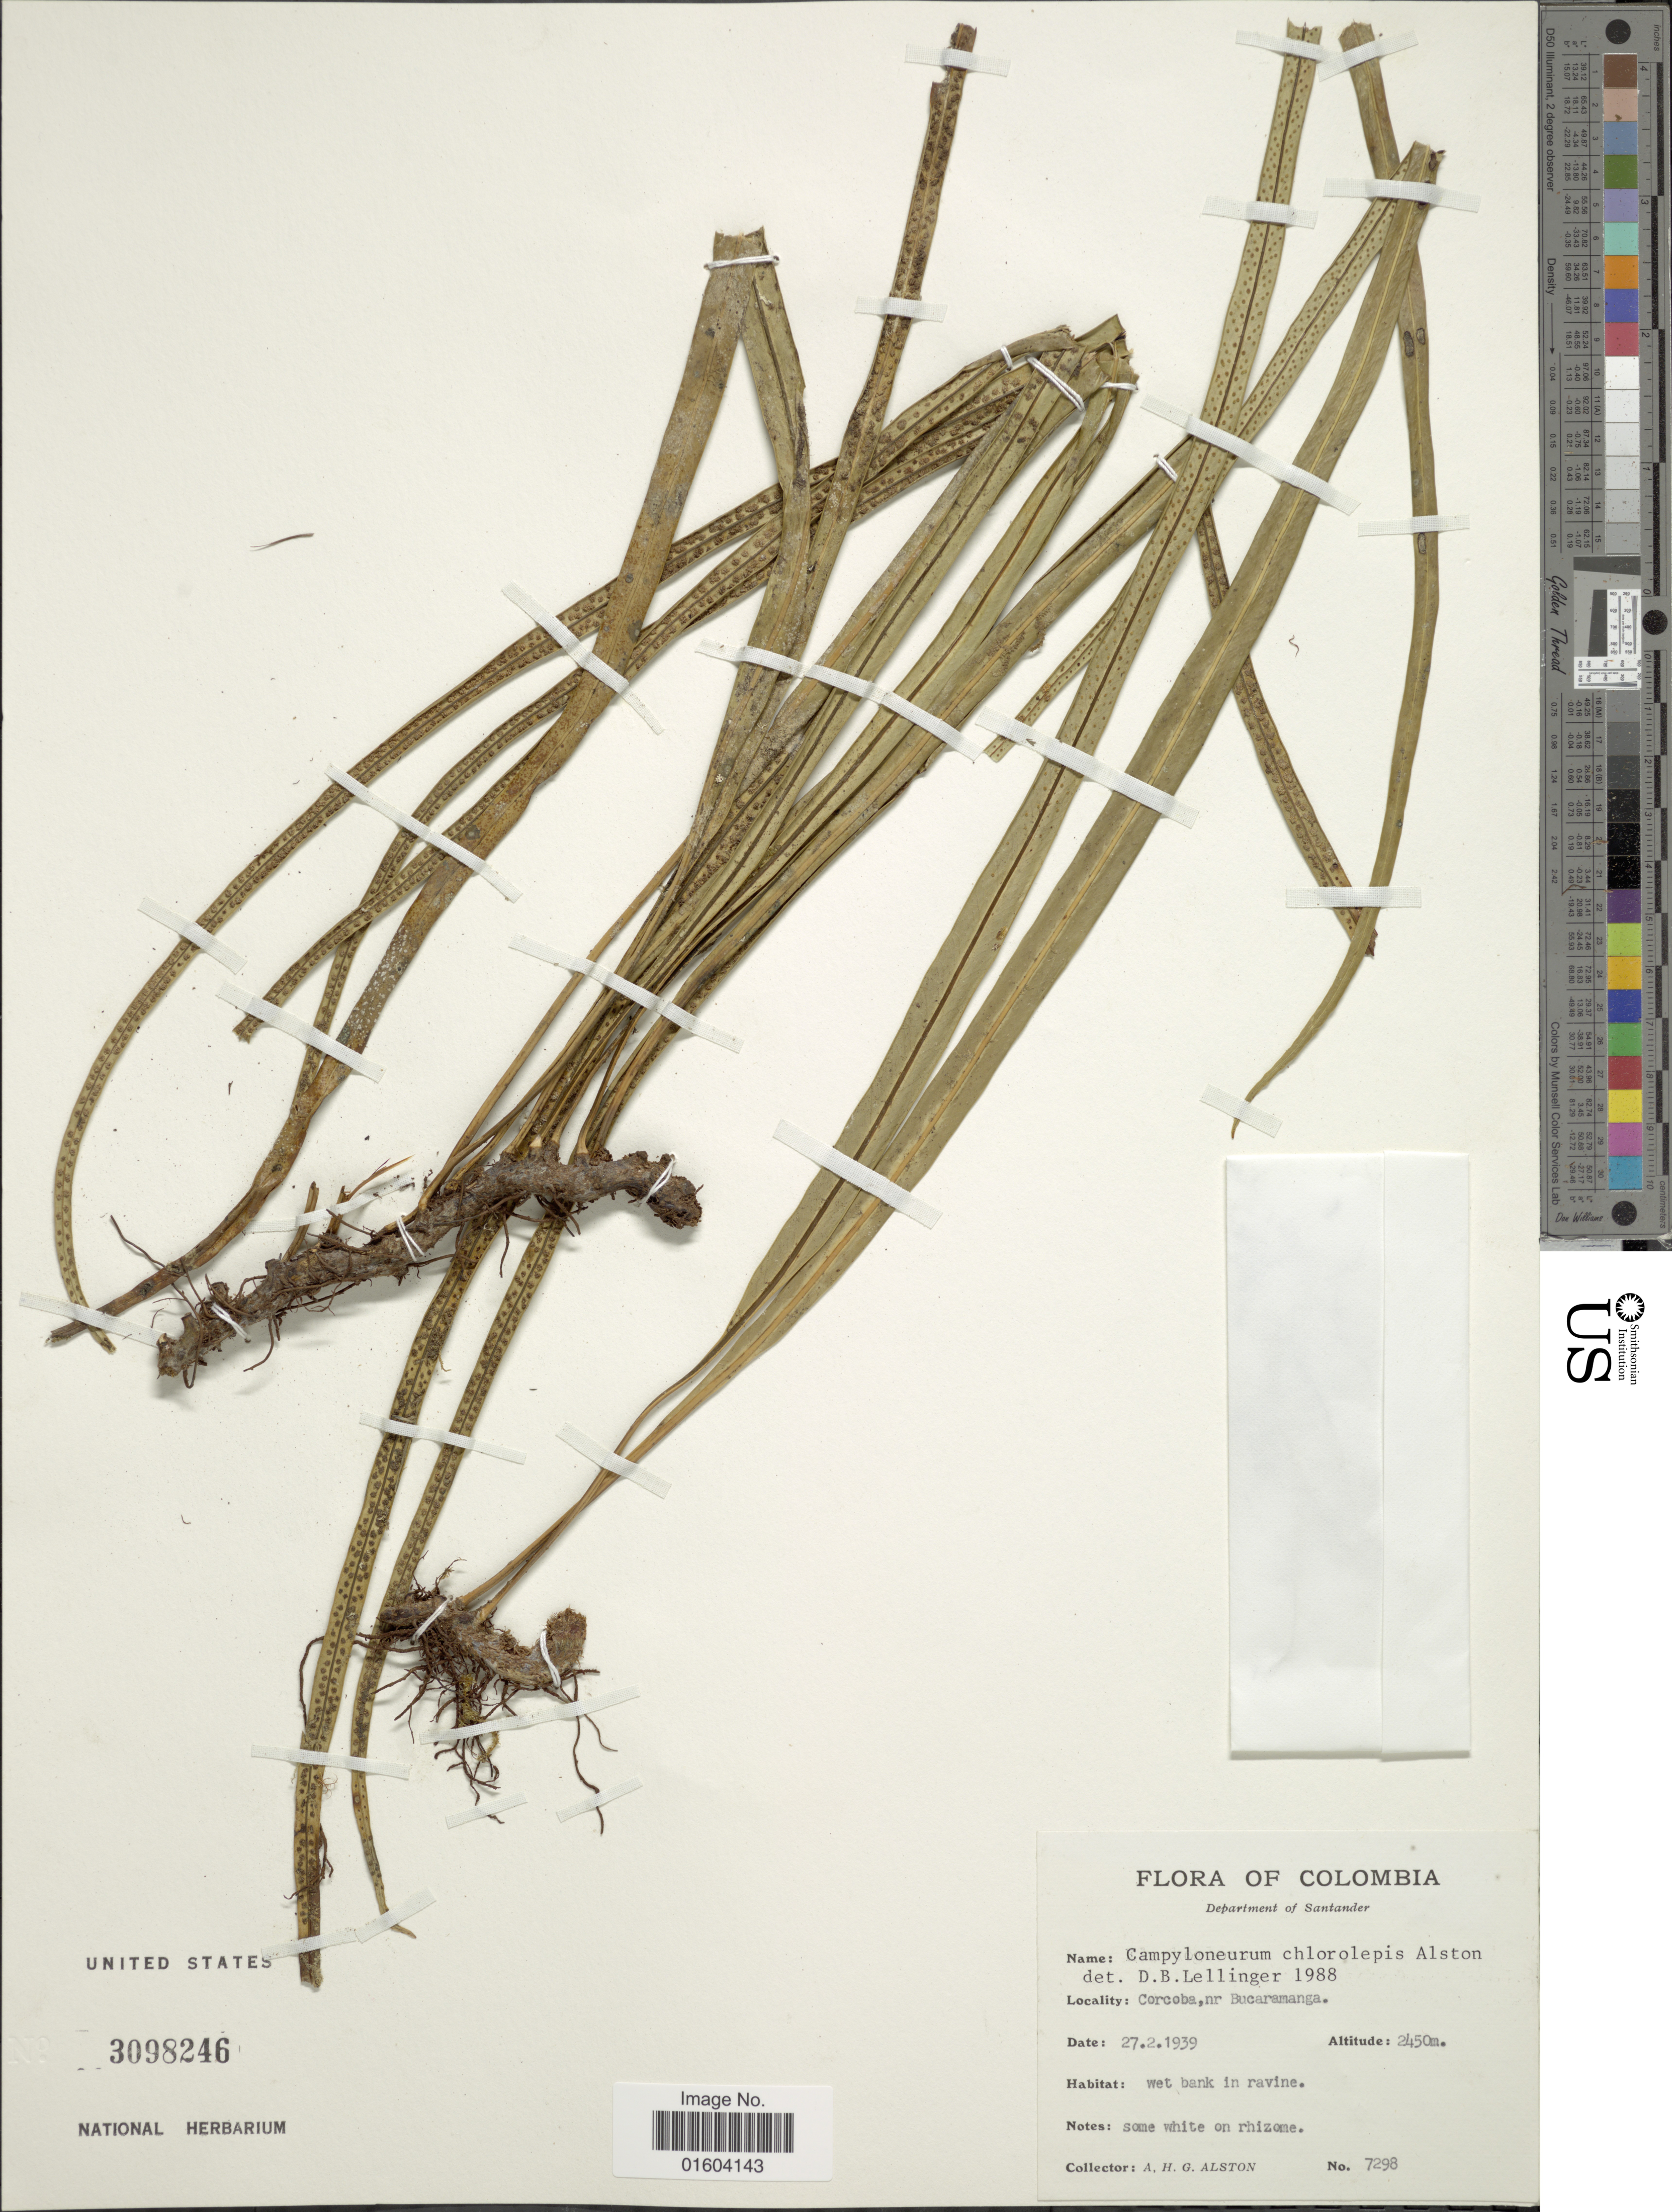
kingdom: Plantae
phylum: Tracheophyta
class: Polypodiopsida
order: Polypodiales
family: Polypodiaceae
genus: Campyloneurum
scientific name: Campyloneurum chlorolepis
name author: Alston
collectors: A. H. Alston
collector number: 7298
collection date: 1939-02-27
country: Colombia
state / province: Santander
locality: Department of Santander. Corcoba nr Bucaramanga.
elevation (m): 2450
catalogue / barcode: US 3098246